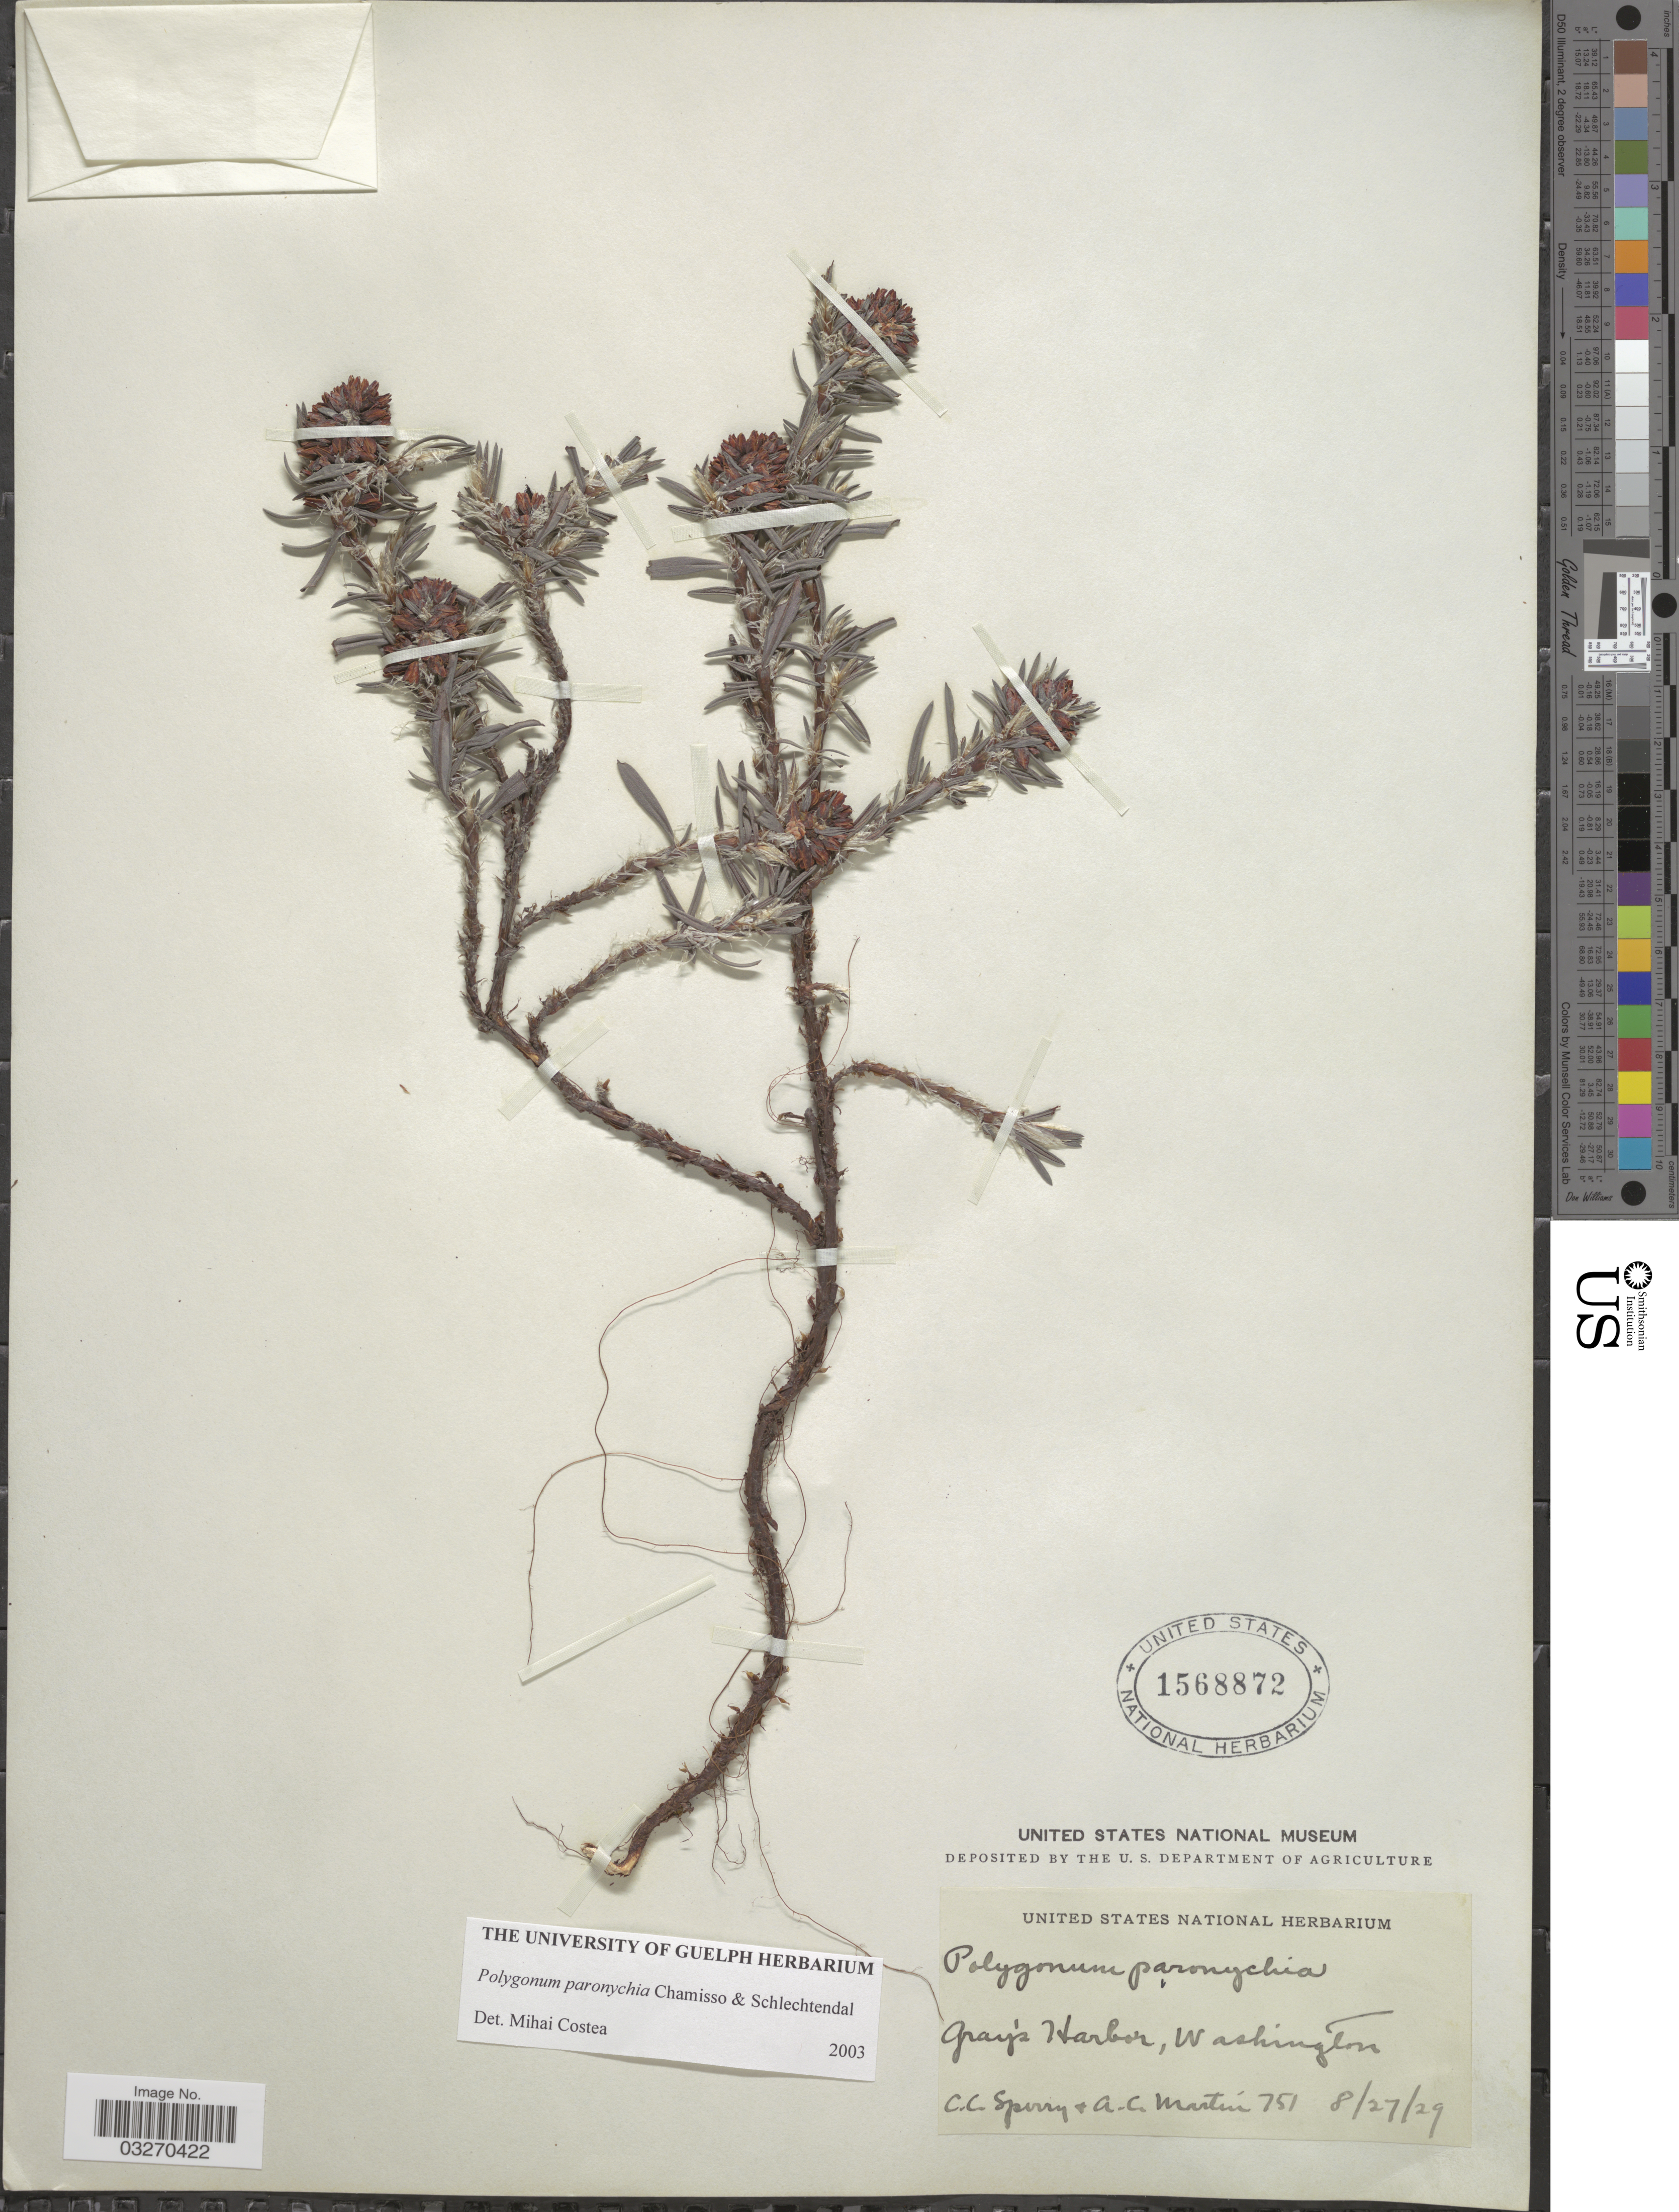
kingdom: Plantae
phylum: Tracheophyta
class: Magnoliopsida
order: Caryophyllales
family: Polygonaceae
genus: Polygonum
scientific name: Polygonum paronychia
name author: Cham. & Schltdl.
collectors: C. C. Sperry & A. C. Martin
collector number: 751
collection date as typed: Transcribed d/m/y: 27/8/29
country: United States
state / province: Washington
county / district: Grays Harbor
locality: Gray's Harbor.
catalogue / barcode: US 1568872